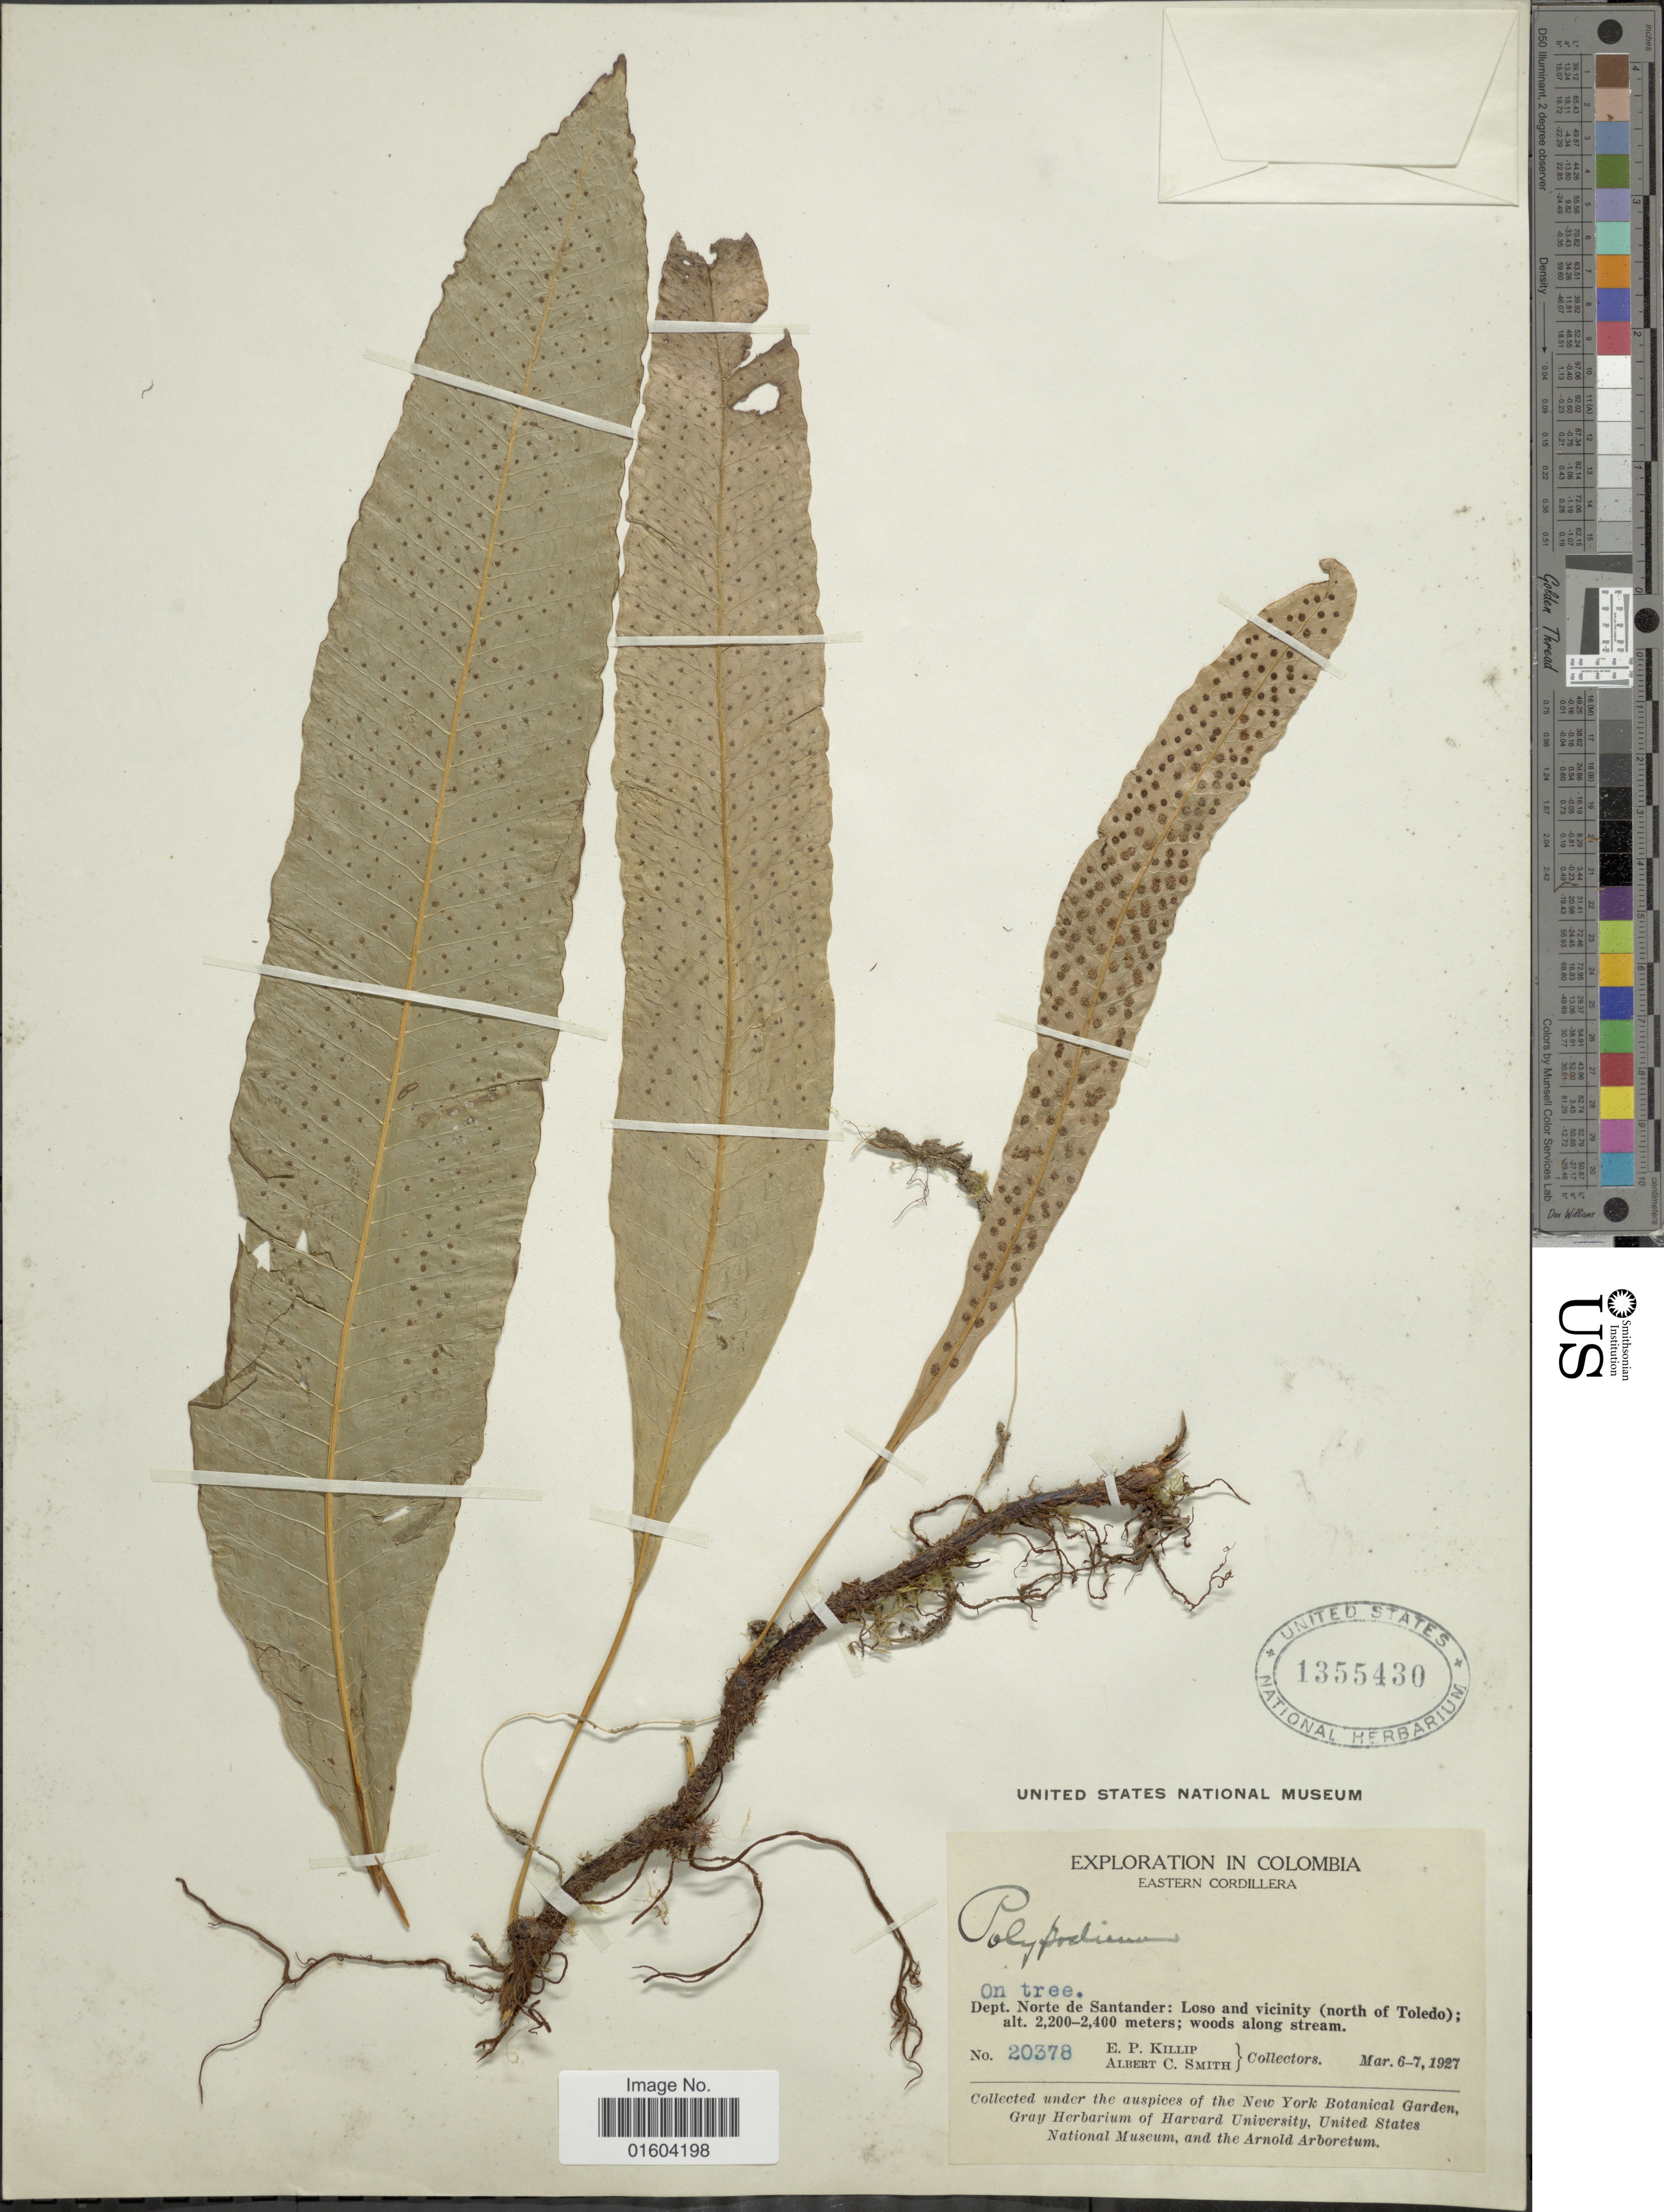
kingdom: Plantae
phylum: Tracheophyta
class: Polypodiopsida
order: Polypodiales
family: Polypodiaceae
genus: Campyloneurum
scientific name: Campyloneurum chrysopodum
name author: (Klotzsch) Fée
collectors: E. P. Killip & A. C. Smith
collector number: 20378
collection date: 1927-03-06/1927-03-07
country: Colombia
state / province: Norte de Santander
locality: Eastern Cordillera. Dept. Norte de Santander: Loso and vicinity (north ofToledo).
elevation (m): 2200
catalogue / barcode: US 1355430